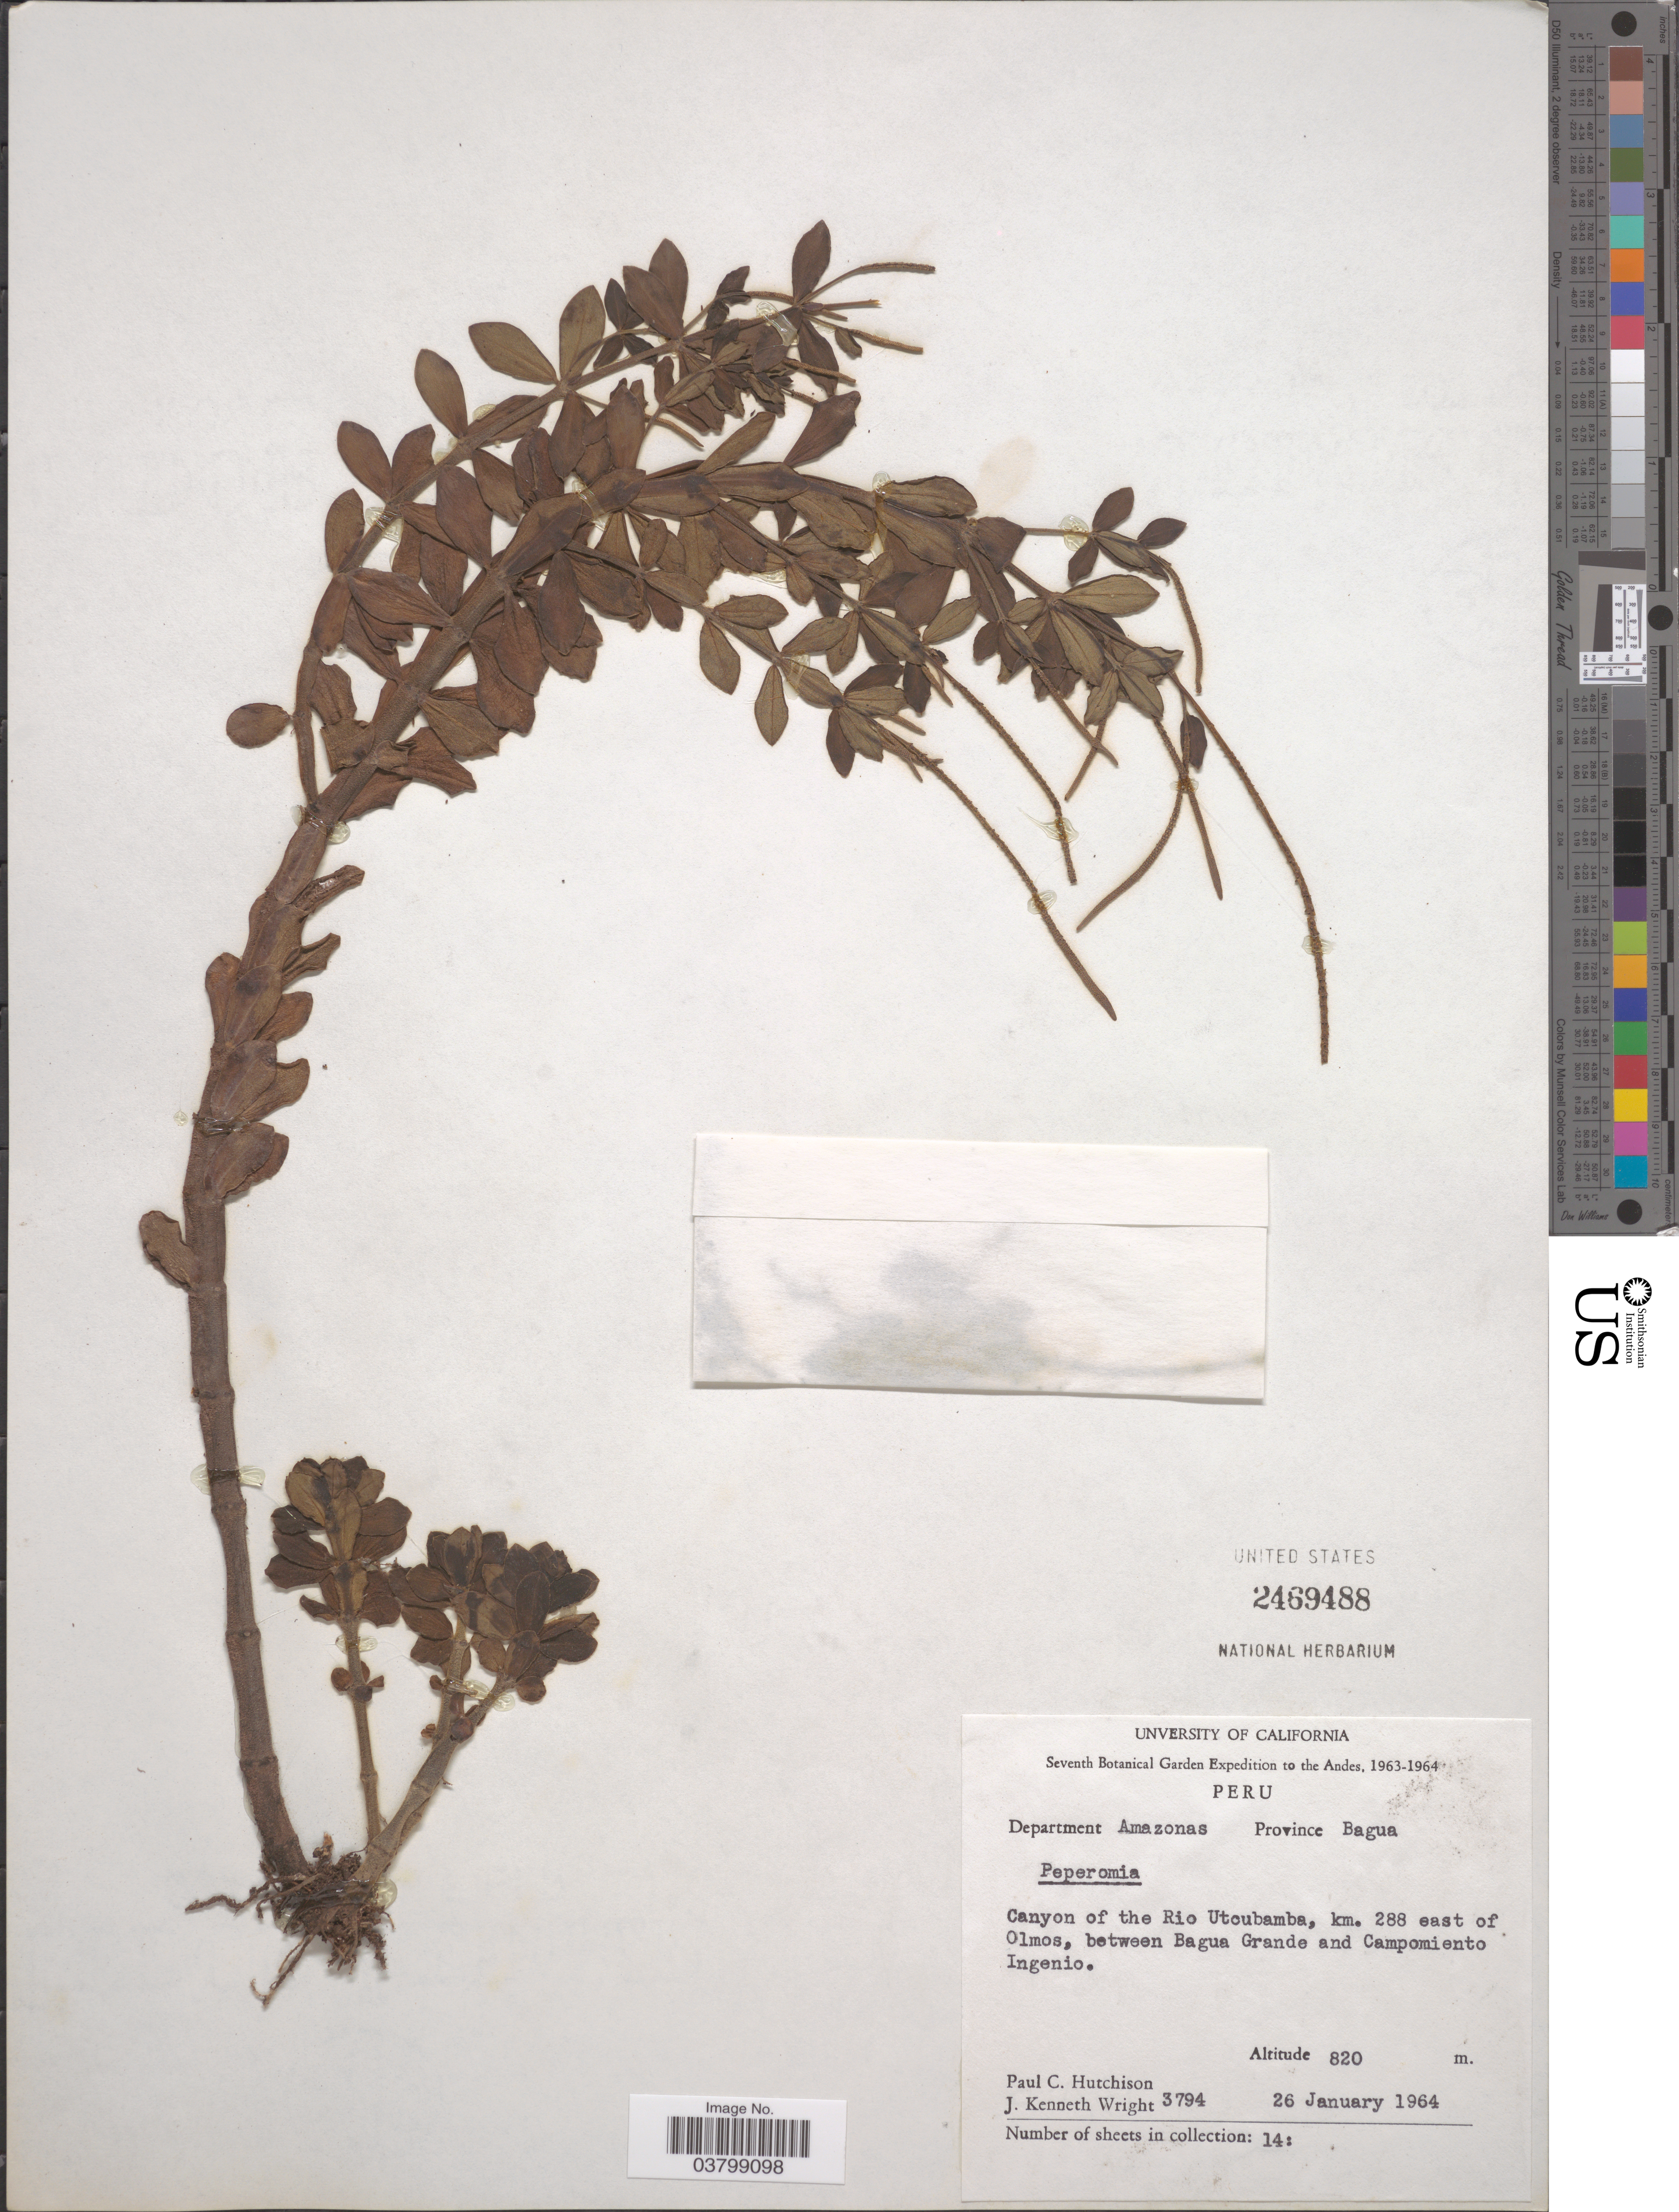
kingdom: Plantae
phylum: Tracheophyta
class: Magnoliopsida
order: Piperales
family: Piperaceae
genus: Peperomia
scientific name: Peperomia sp.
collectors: P. C. Hutchison & J. K. Wright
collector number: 3794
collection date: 1964-01-26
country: Peru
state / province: Amazonas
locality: The Andes. Department Amazonas. Province Bagua. Canyon of the Rio Utcubamba, km. 288 east of Olmos, between Bagua Grande and Campomiento Ingenio.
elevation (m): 820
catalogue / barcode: US 2469488